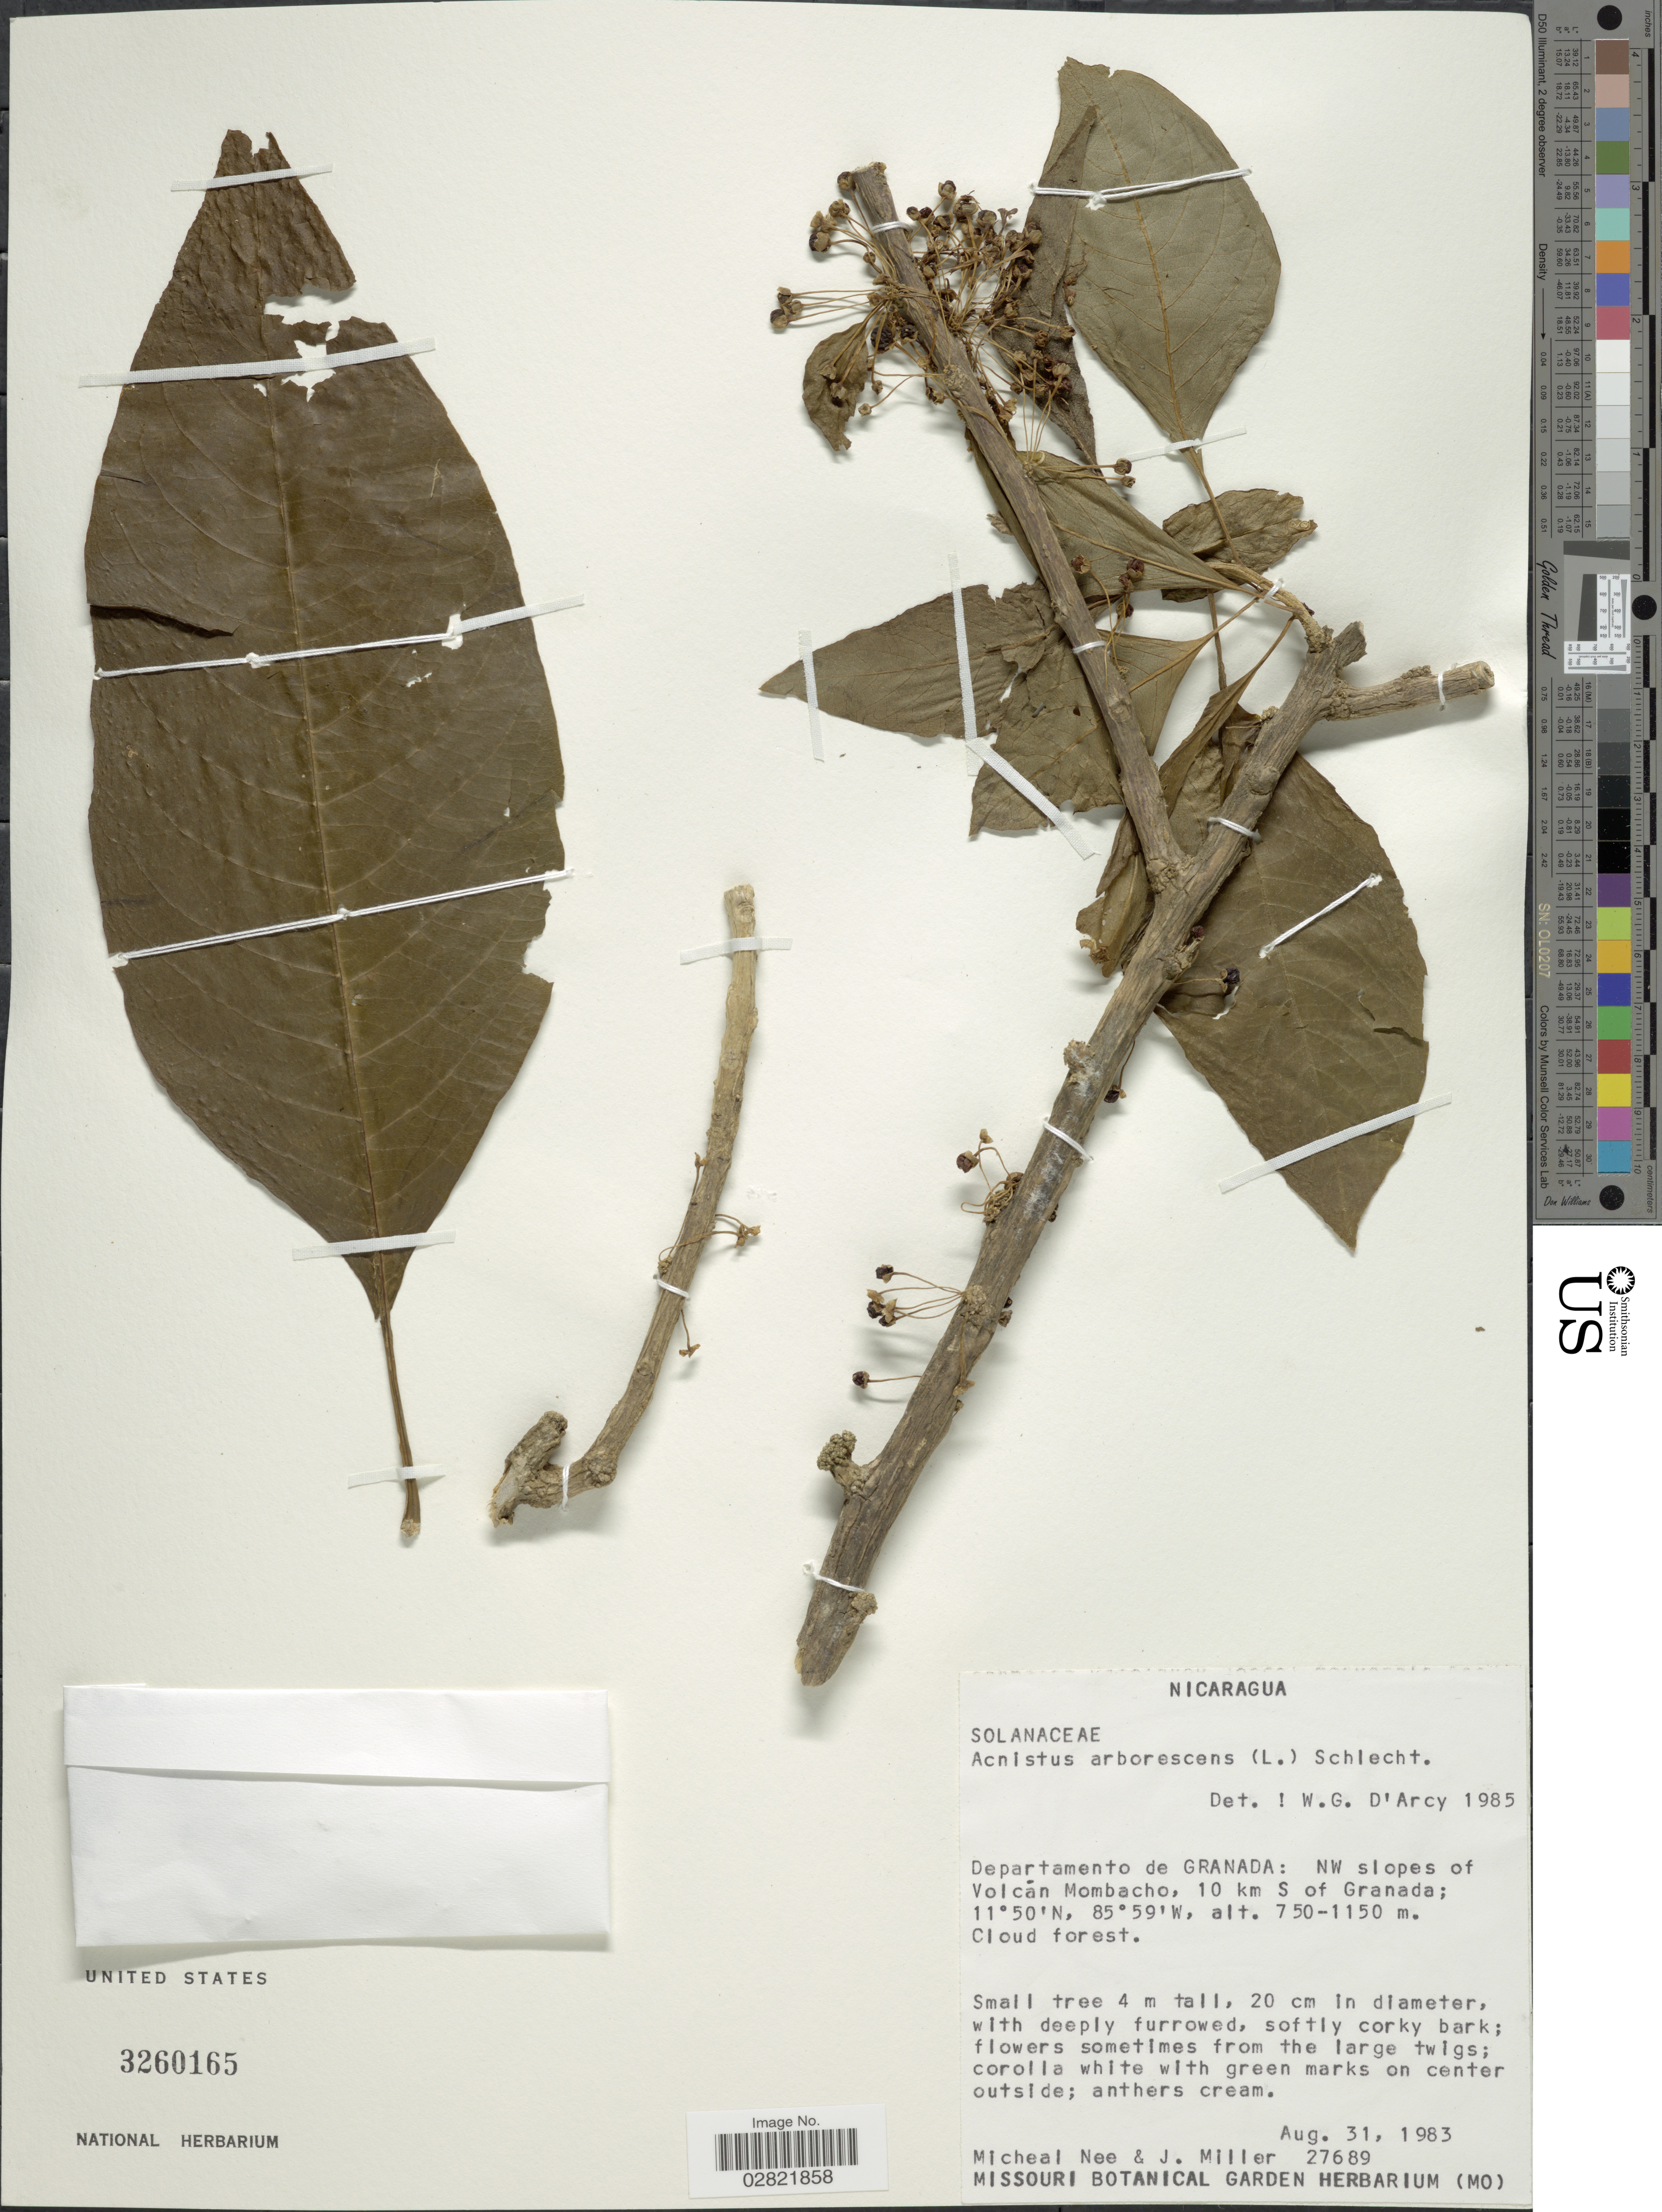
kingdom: Plantae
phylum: Tracheophyta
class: Magnoliopsida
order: Solanales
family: Solanaceae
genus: Acnistus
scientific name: Acnistus arborescens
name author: (L.) Schltdl.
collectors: M. Nee & J. Miller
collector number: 27689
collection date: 1983-08-31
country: Nicaragua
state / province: Granada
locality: Departamento de Granada: NW slopes of Volcán Mombacho, 10 km S of Granada.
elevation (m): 750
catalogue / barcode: US 3260165